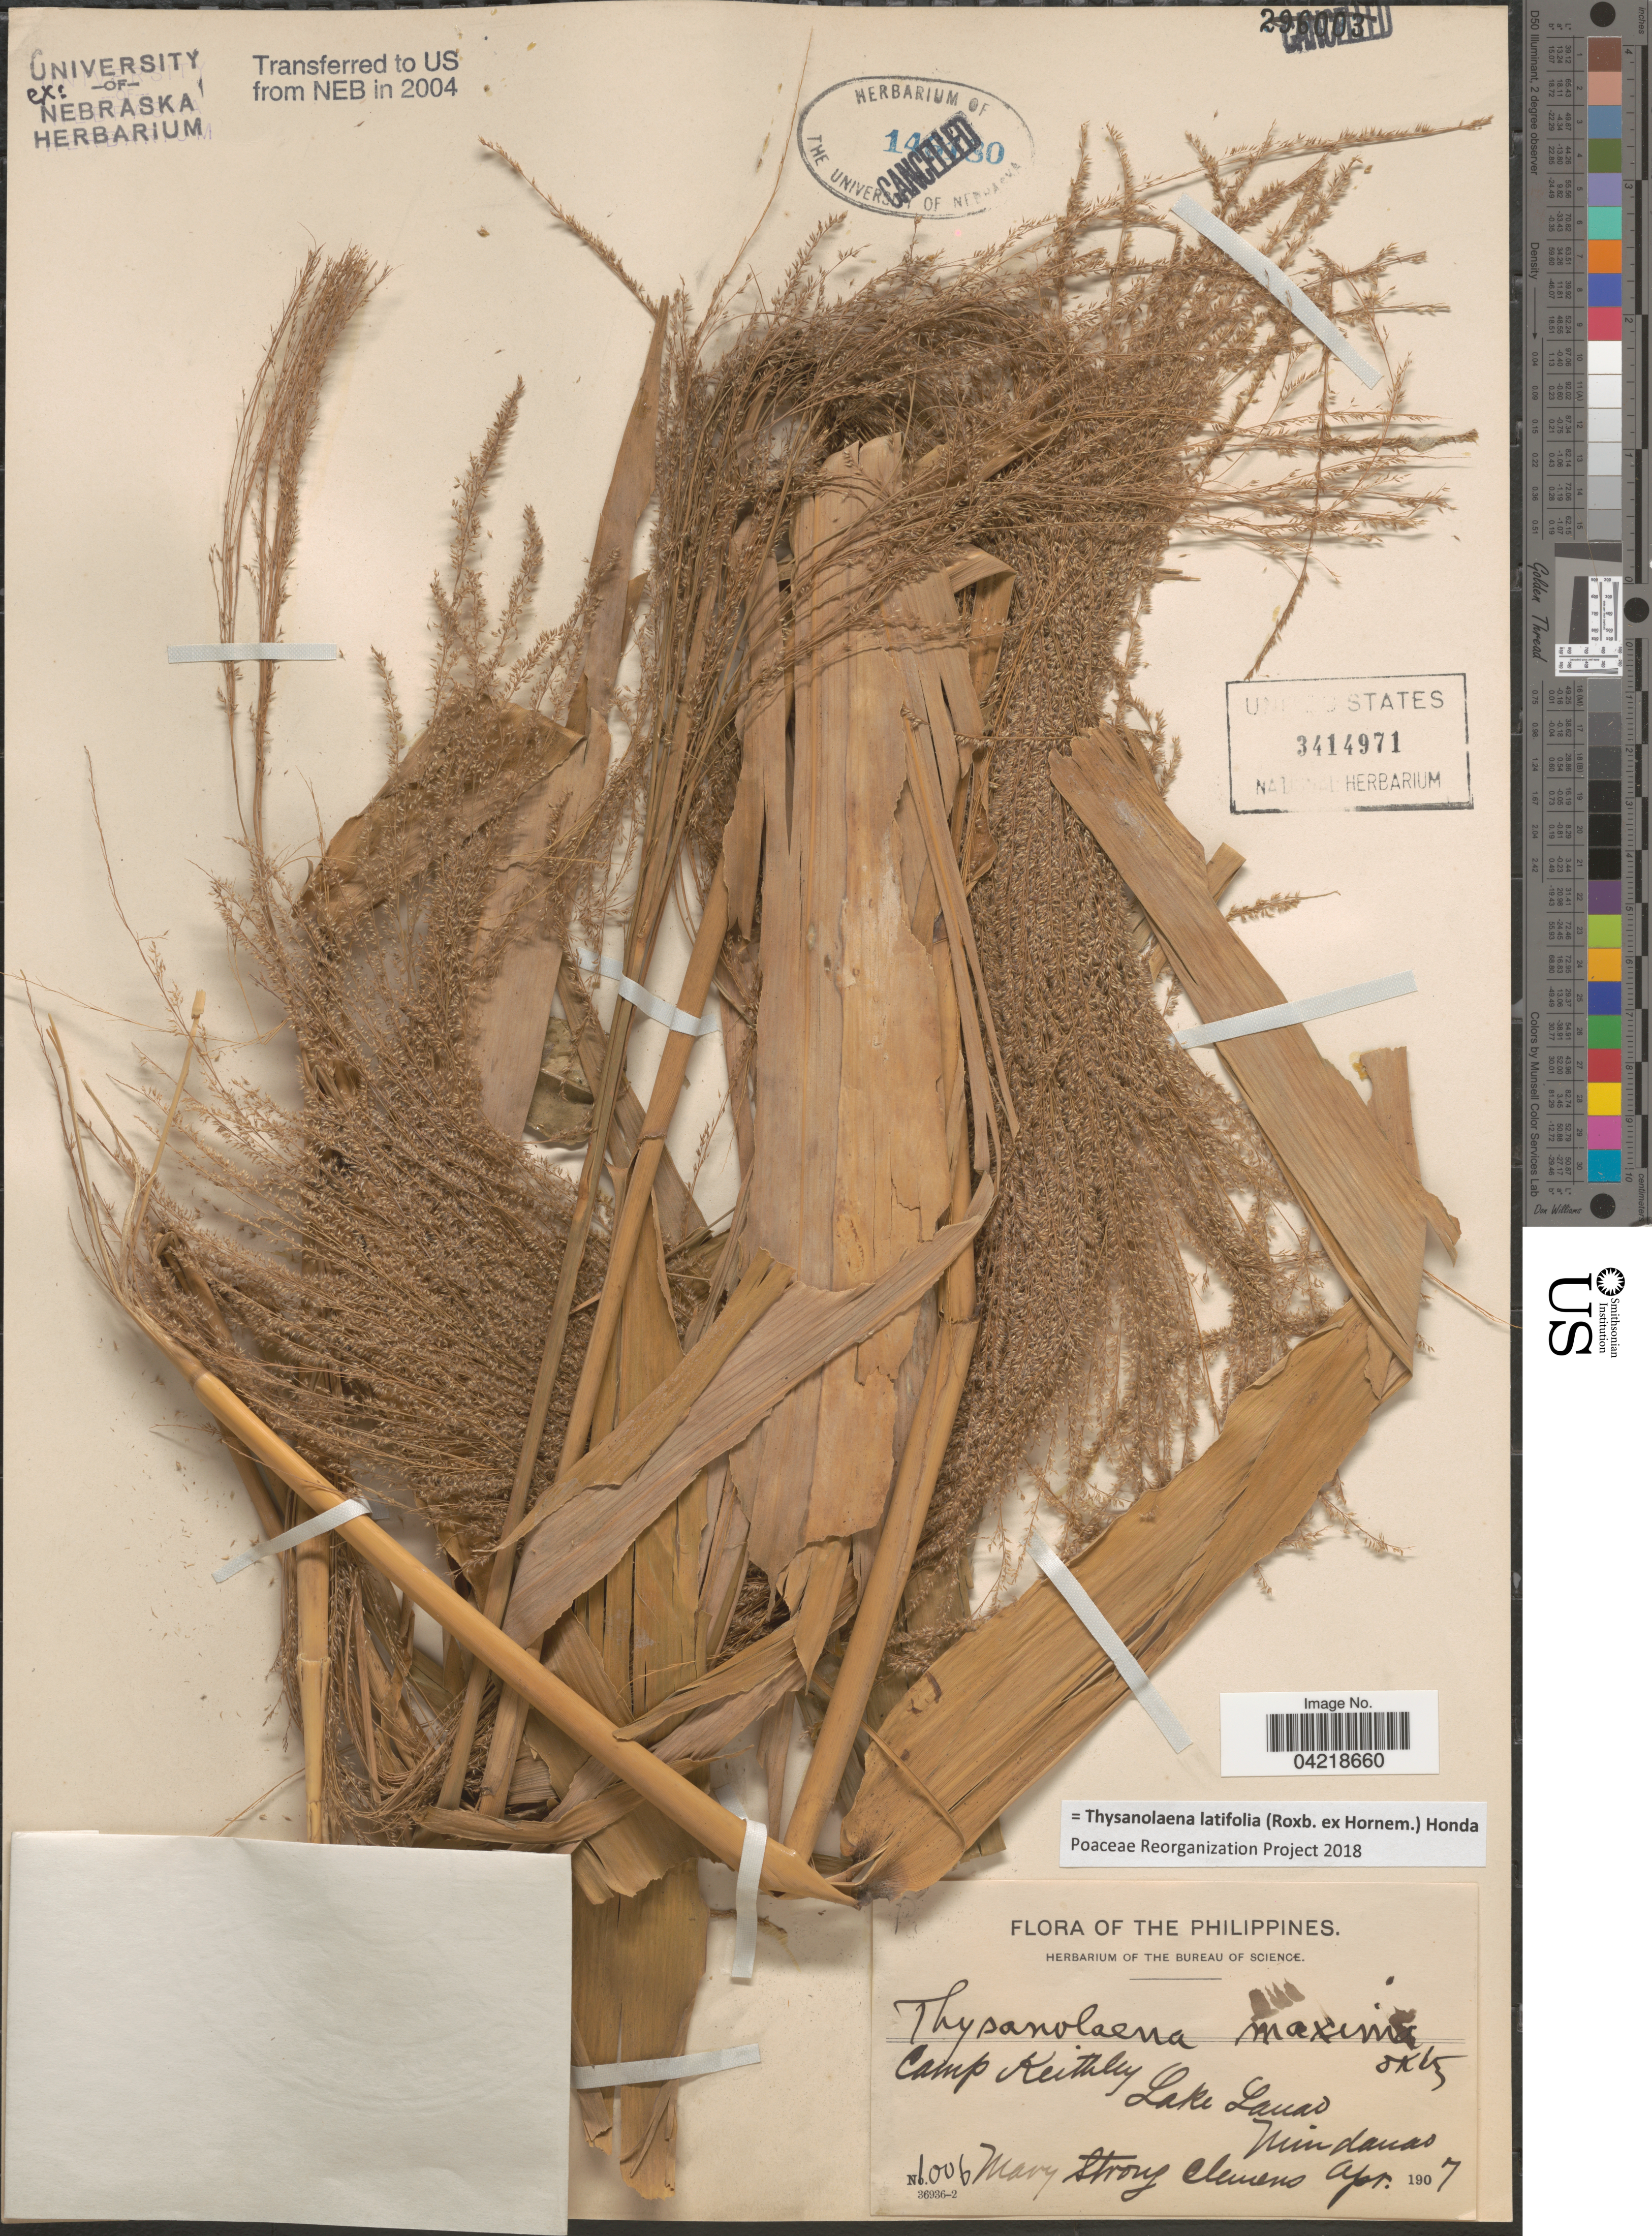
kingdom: Plantae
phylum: Tracheophyta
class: Liliopsida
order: Poales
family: Poaceae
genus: Thysanolaena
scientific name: Thysanolaena latifolia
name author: (Roxb. ex Hornem.) Honda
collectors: M. S. Clemens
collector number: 1006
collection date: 1907-04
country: Philippines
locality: Camp Keithley. Lake Lanao. Mindanao.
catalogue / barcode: US 3414971